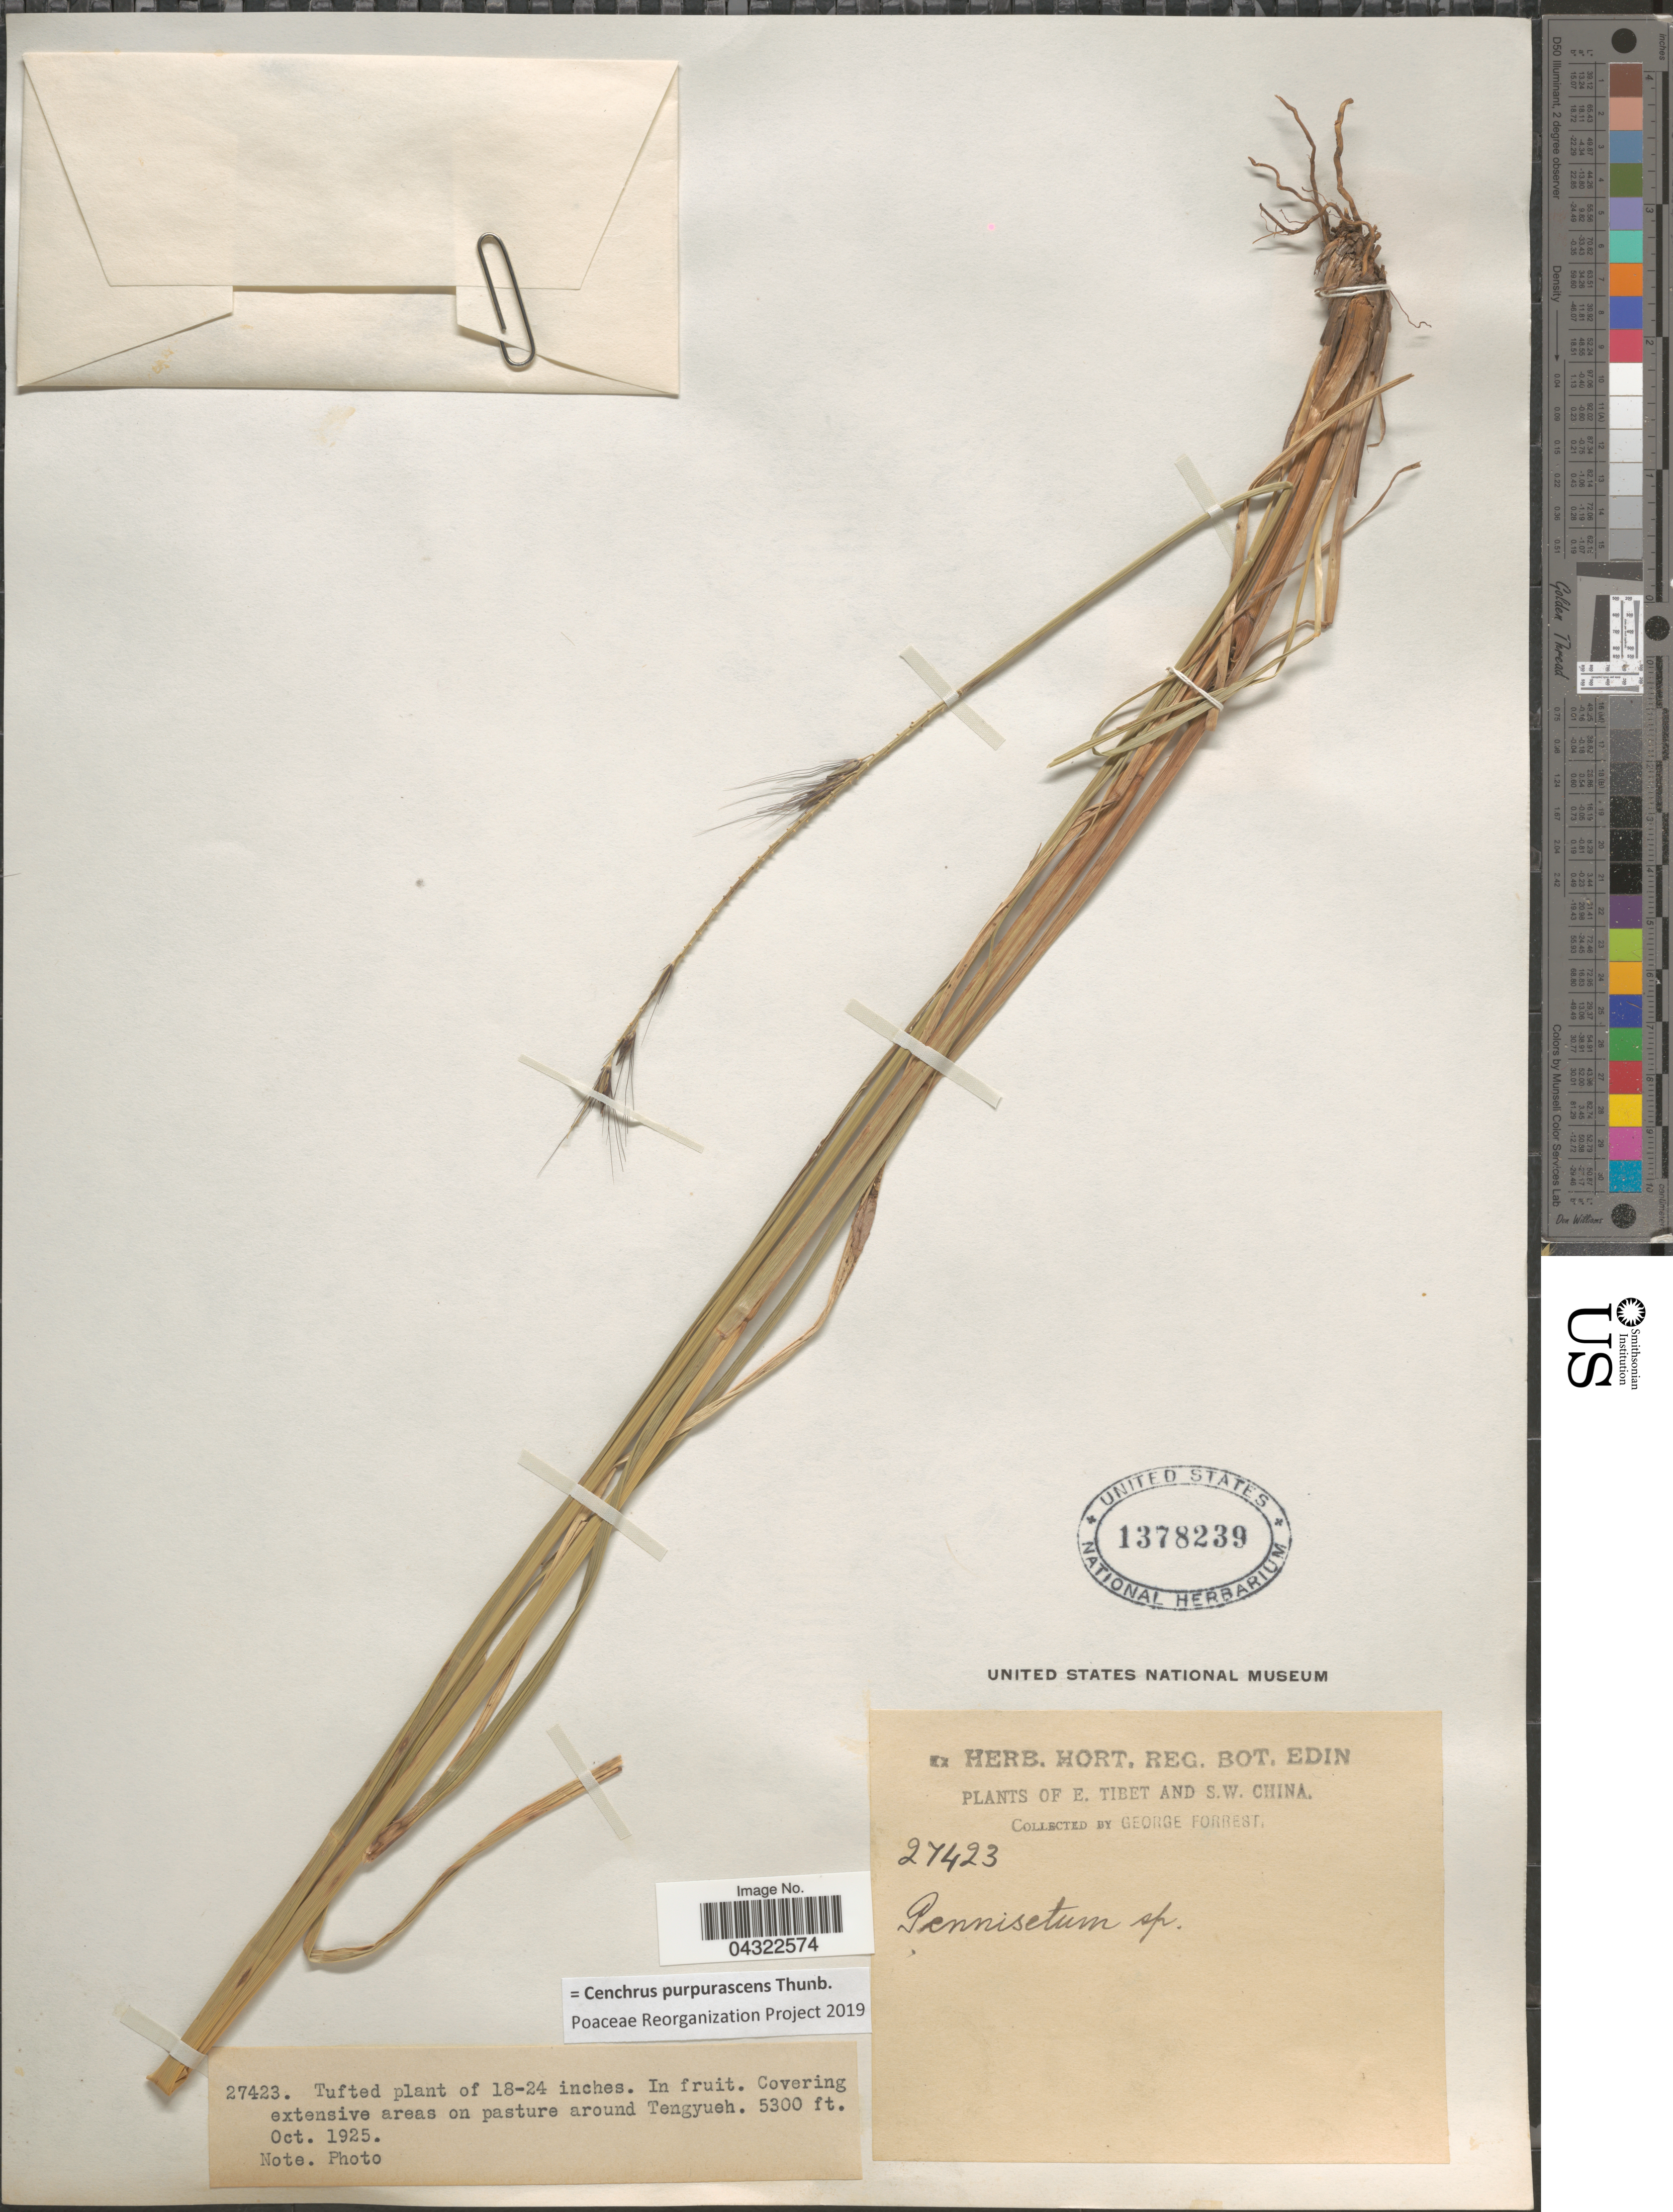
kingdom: Plantae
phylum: Tracheophyta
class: Liliopsida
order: Poales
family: Poaceae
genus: Cenchrus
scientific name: Cenchrus purpurascens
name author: Thunb.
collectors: G. Forrest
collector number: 27423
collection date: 1925-10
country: China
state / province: Xizang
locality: E. Tibet And S.W. China. Covering extensive areas on pasture around Tengyueh.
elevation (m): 1615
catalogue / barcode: US 1378239